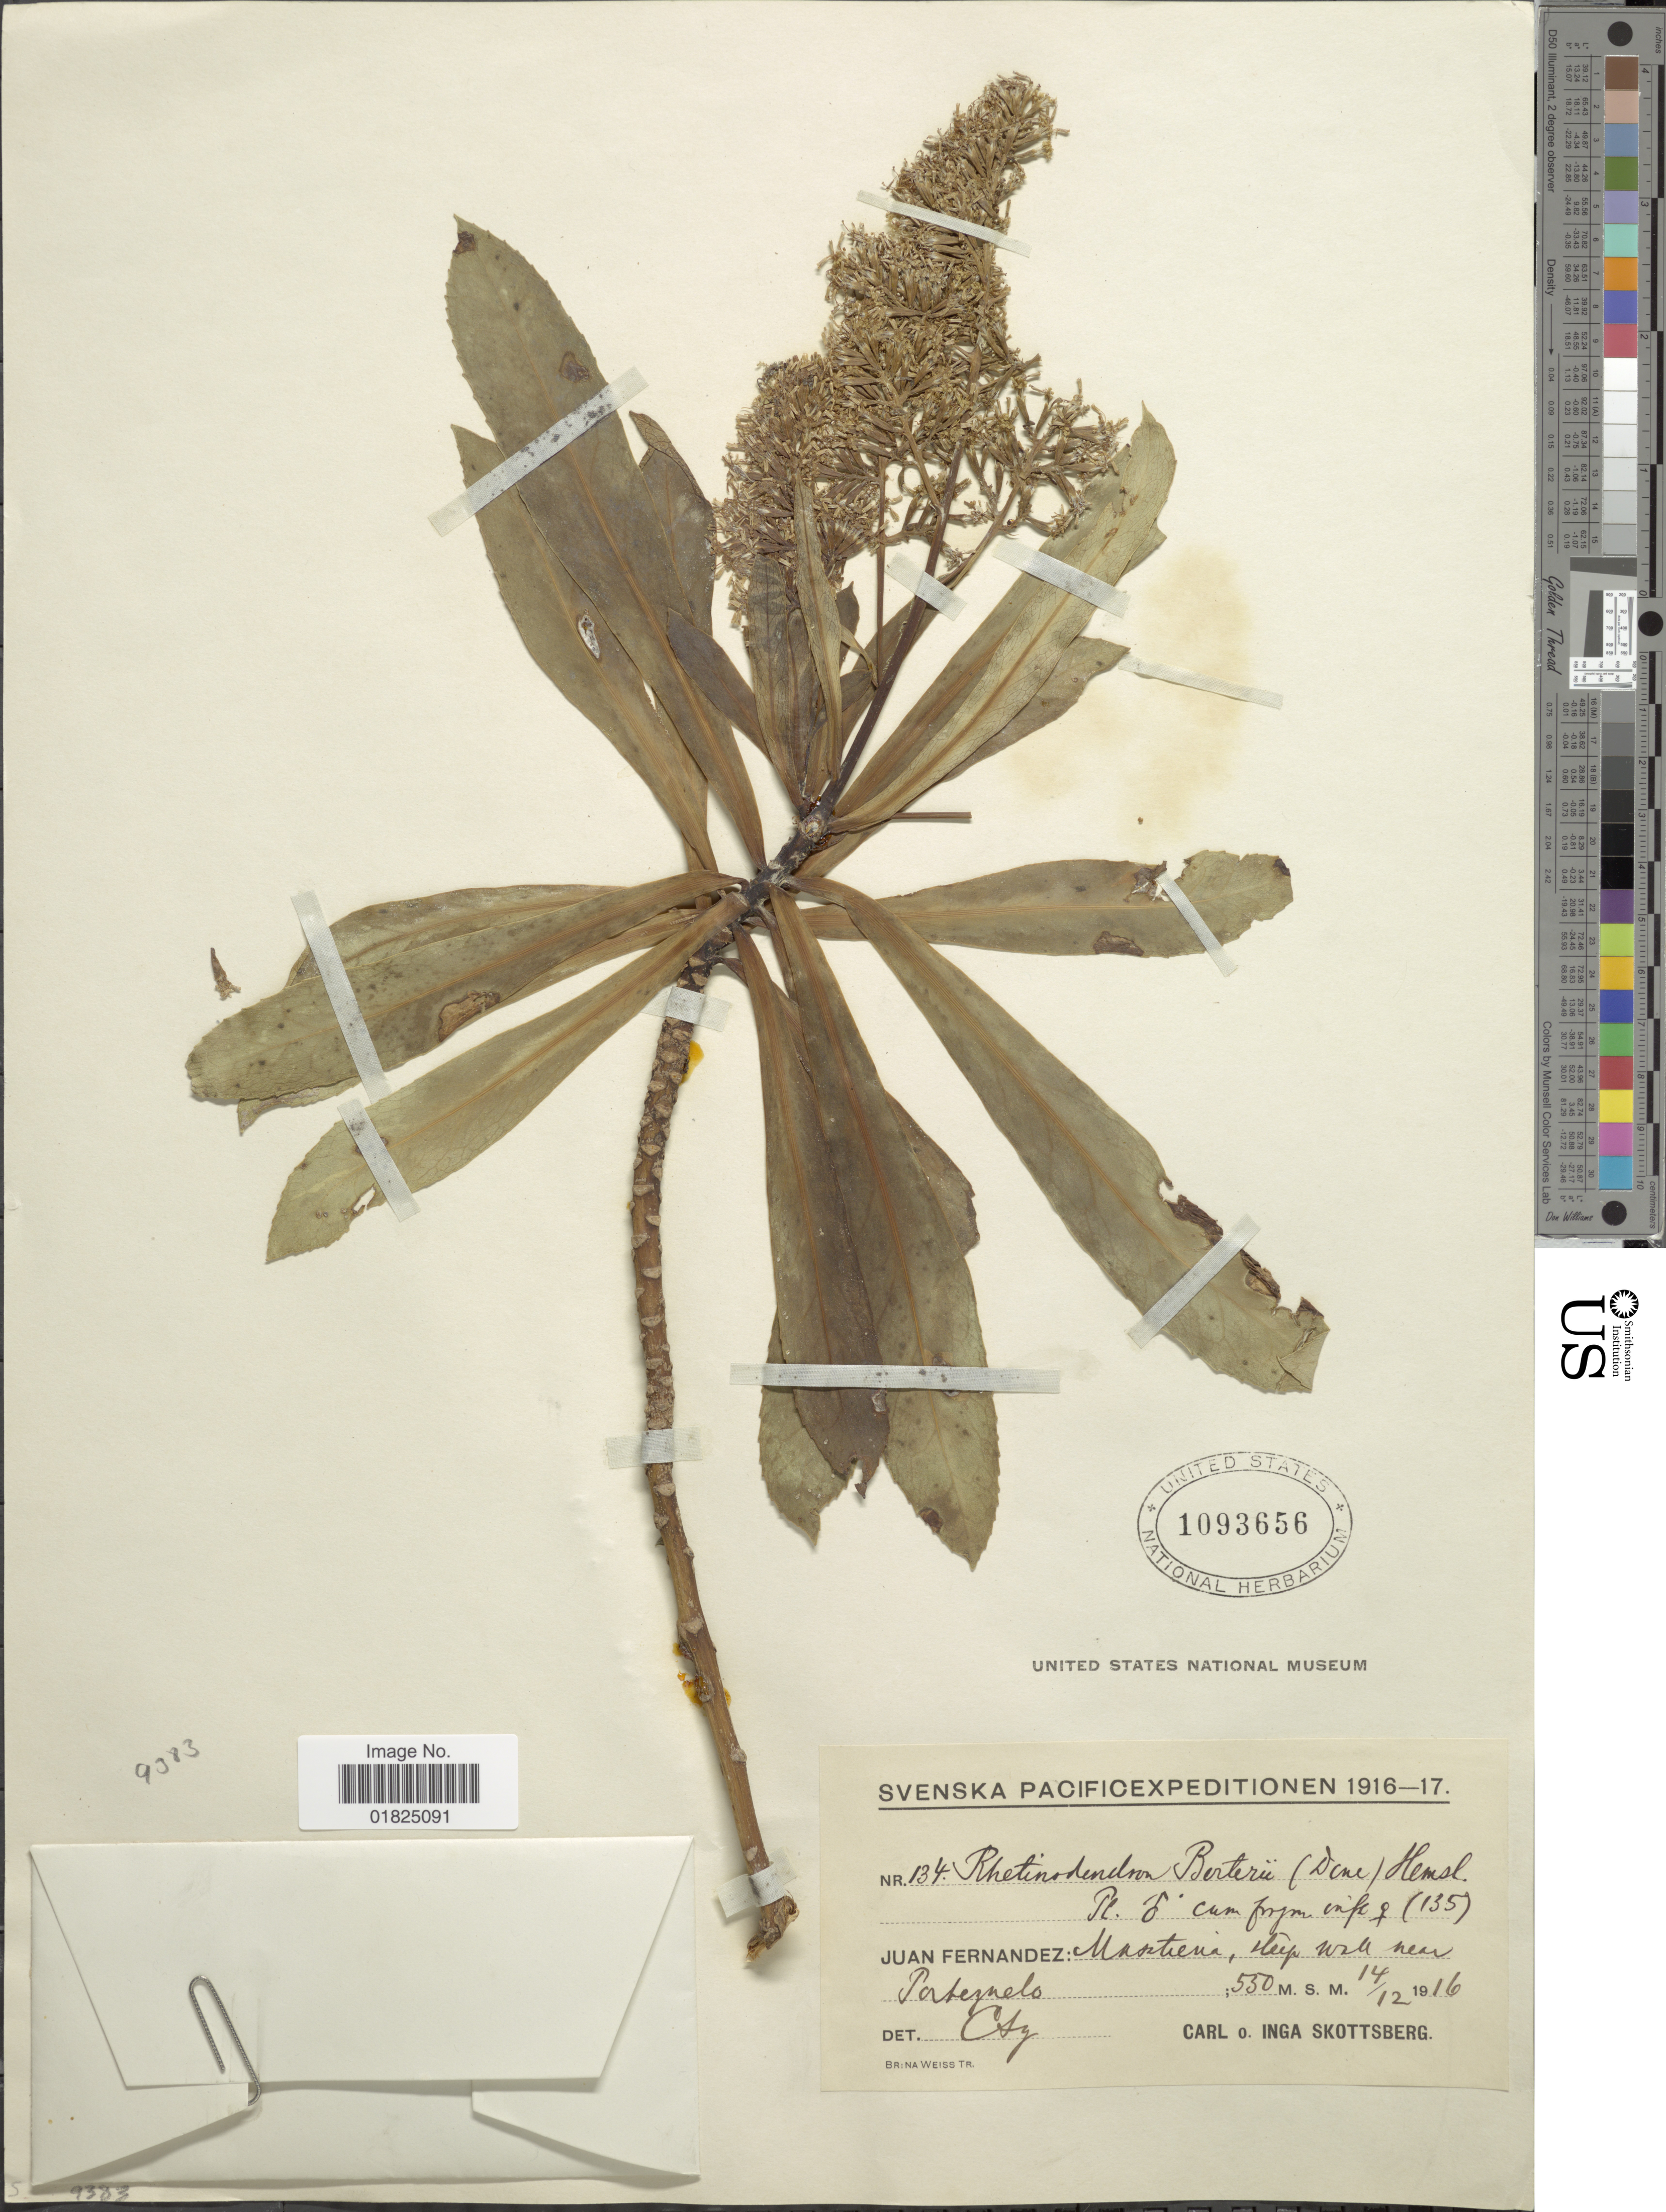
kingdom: Plantae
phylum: Tracheophyta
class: Magnoliopsida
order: Asterales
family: Asteraceae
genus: Robinsonia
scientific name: Robinsonia berteroi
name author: (DC.) R. W. Sanders et al.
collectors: C. Skottsberg & I. Skottsberg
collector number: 134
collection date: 1916-12-14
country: Chile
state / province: Valparaíso (V)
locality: Juan Fernandez: Masatierra, steep wall near Portezuelo.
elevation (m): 550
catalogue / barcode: US 1093656